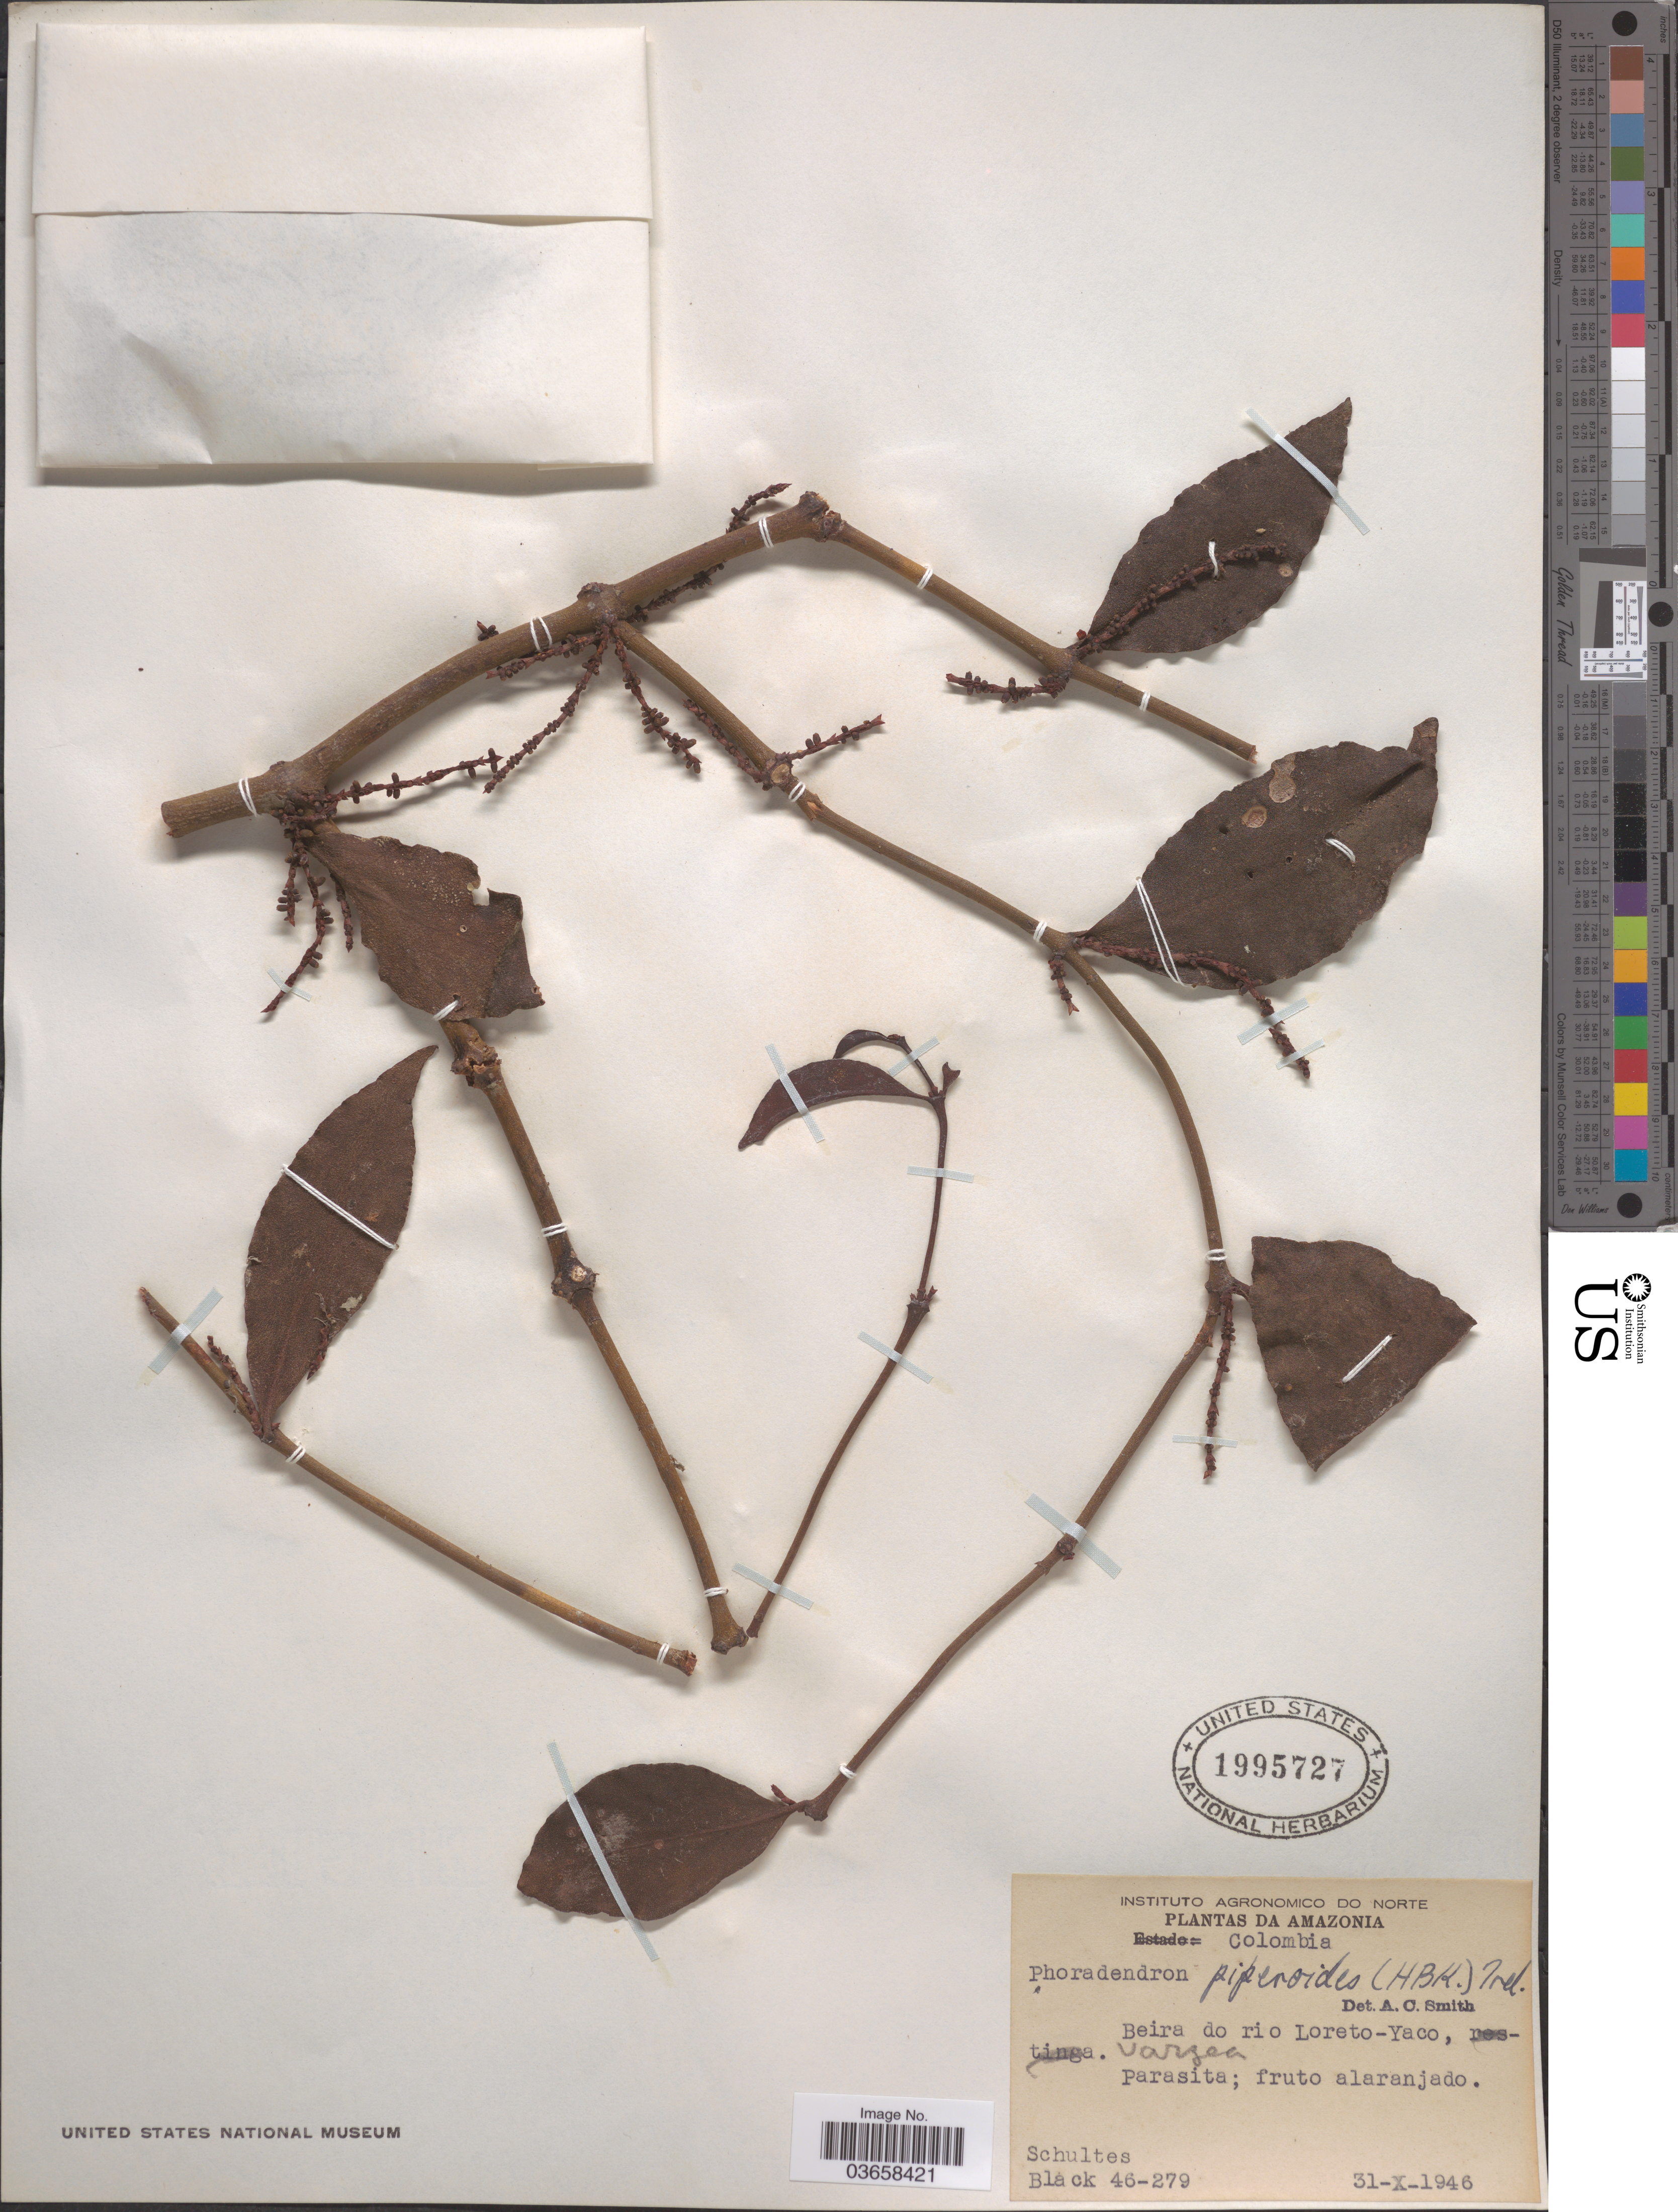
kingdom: Plantae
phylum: Tracheophyta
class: Magnoliopsida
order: Santalales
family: Viscaceae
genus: Phoradendron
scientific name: Phoradendron piperoides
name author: (Kunth) Trel.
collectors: -- Schultes & -- Black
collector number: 46-279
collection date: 1946-10-31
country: Colombia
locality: Amazonia. Beira do rio Loreto-Yaco, Varzea.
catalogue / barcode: US 1995727